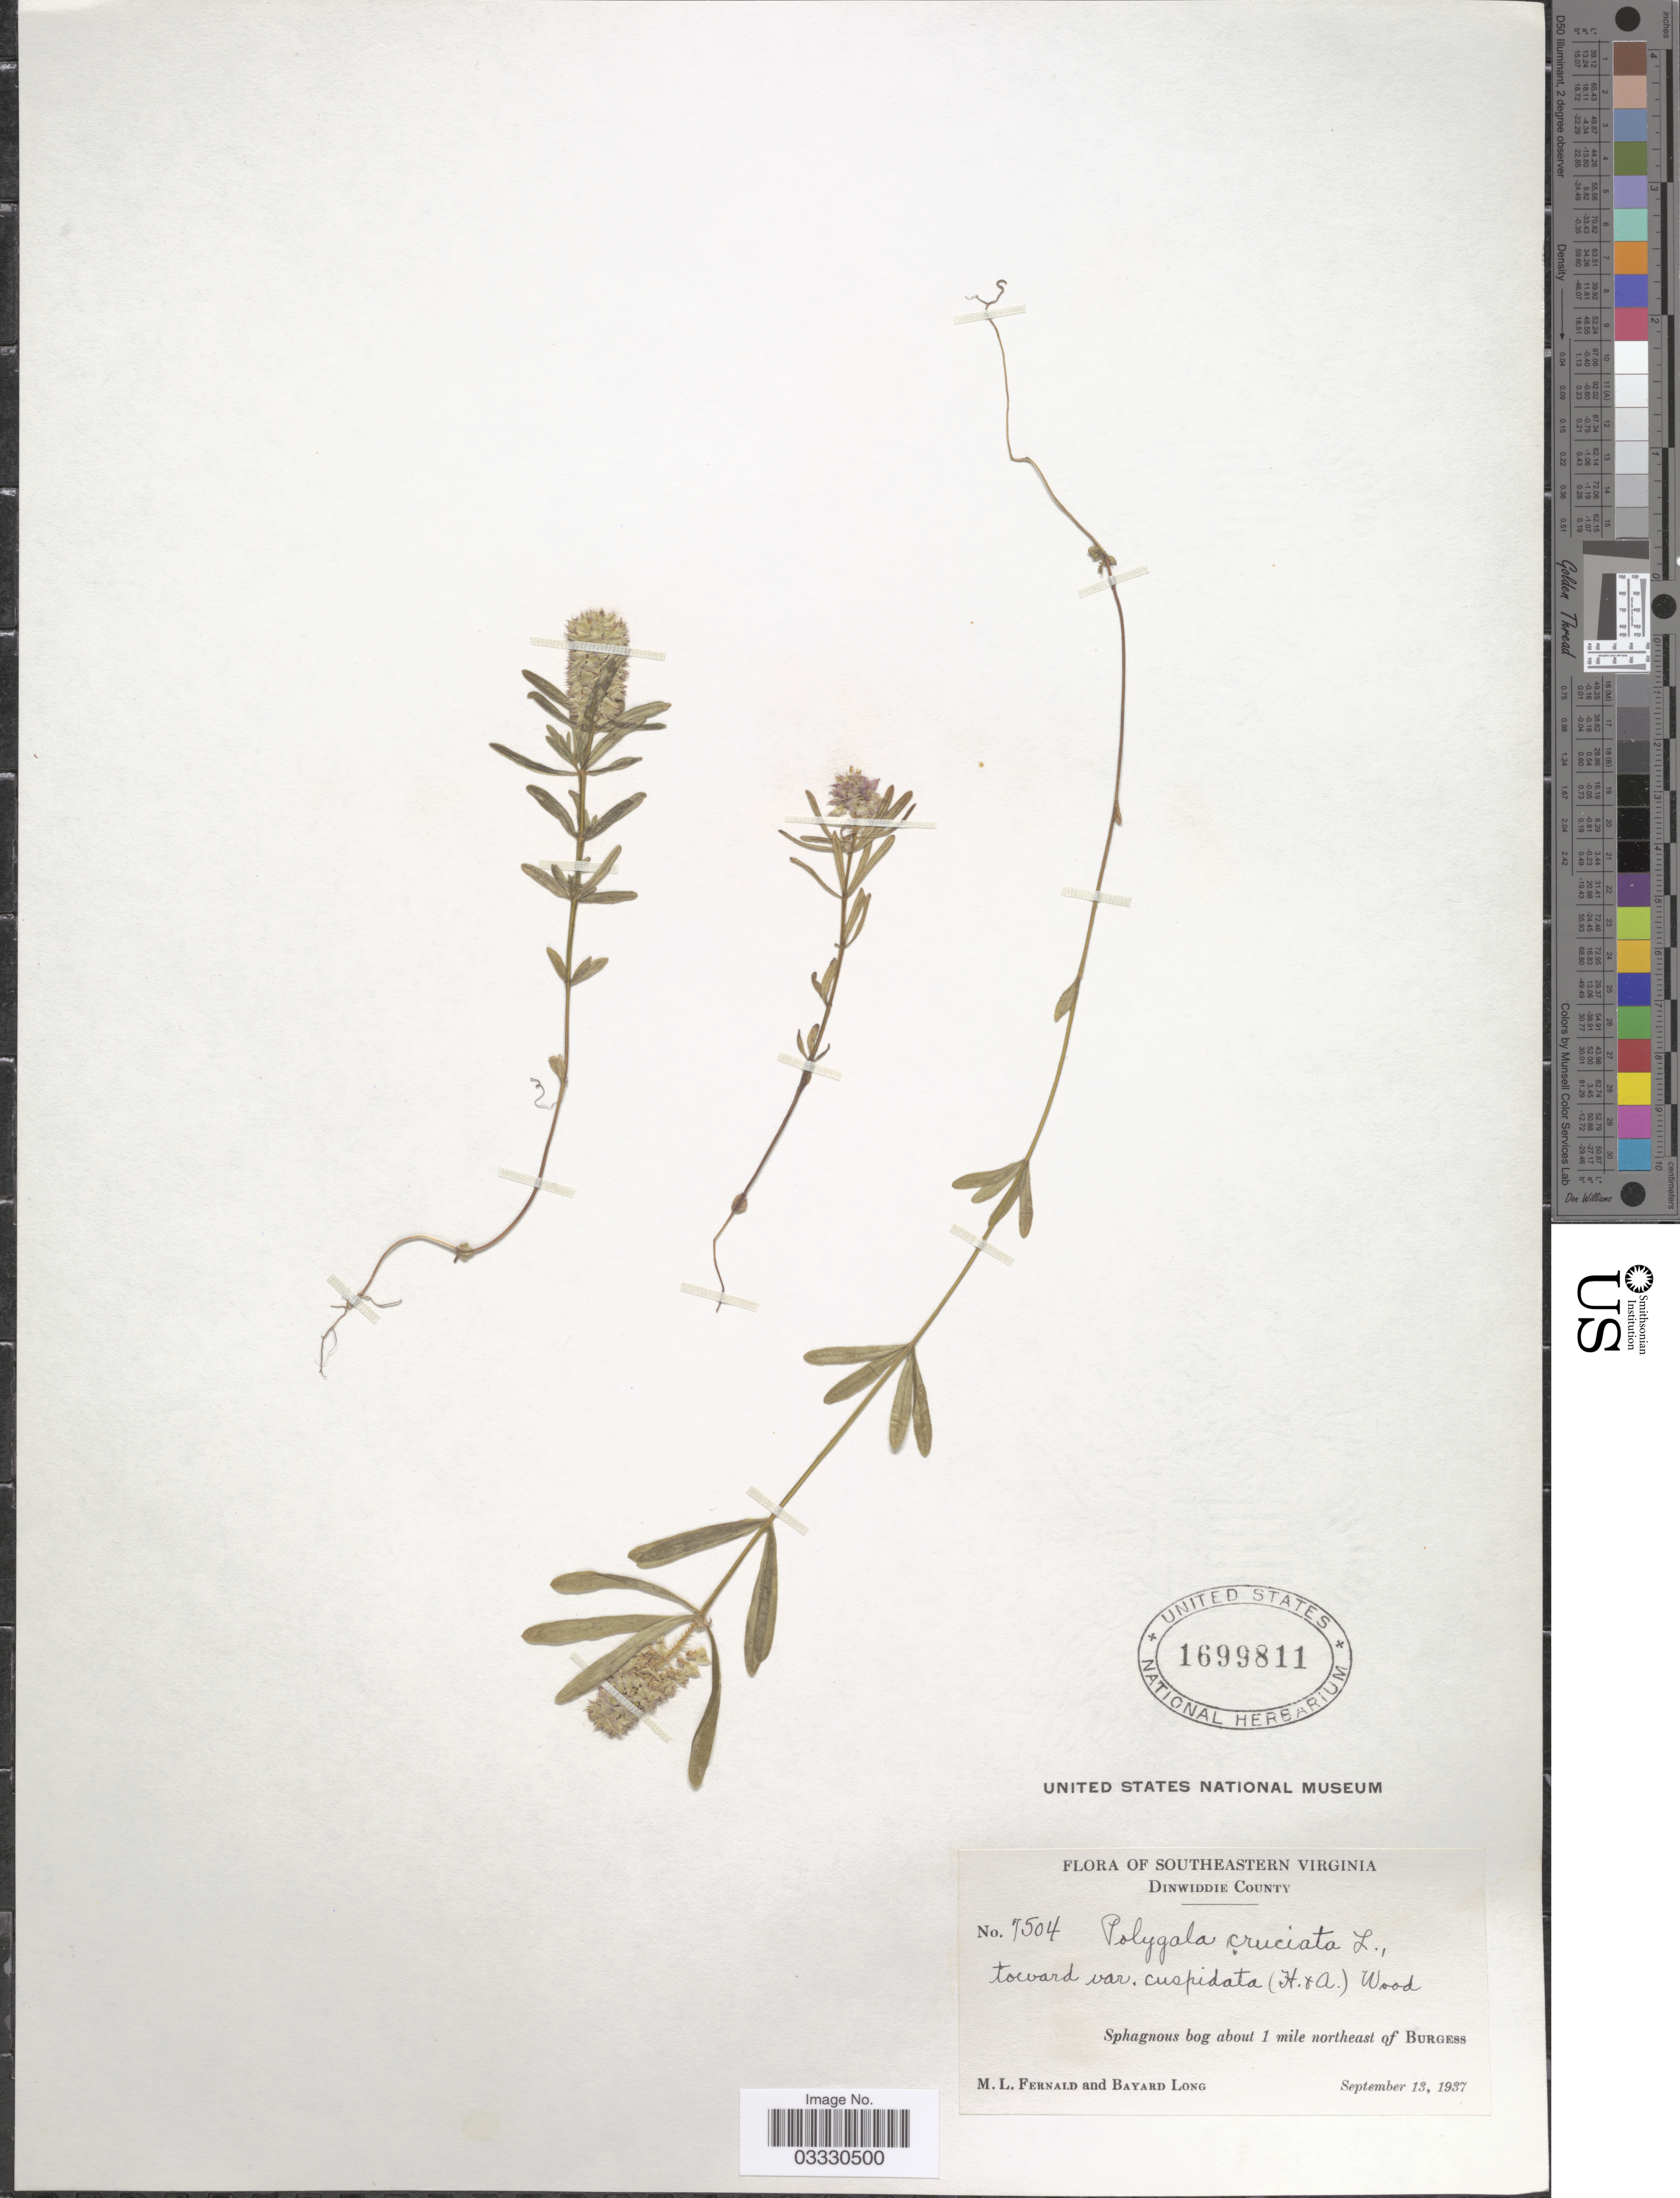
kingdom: Plantae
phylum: Tracheophyta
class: Magnoliopsida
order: Fabales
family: Polygalaceae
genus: Polygala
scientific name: Polygala cruciata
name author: L.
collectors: M. L. Fernald & B. Long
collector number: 7504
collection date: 1937-09-13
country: United States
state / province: Virginia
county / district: Dinwiddie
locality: Southeastern Virginia. Dinwiddie County. Sphagnous bog about 1 mile northeast of Burgess.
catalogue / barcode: US 1699811